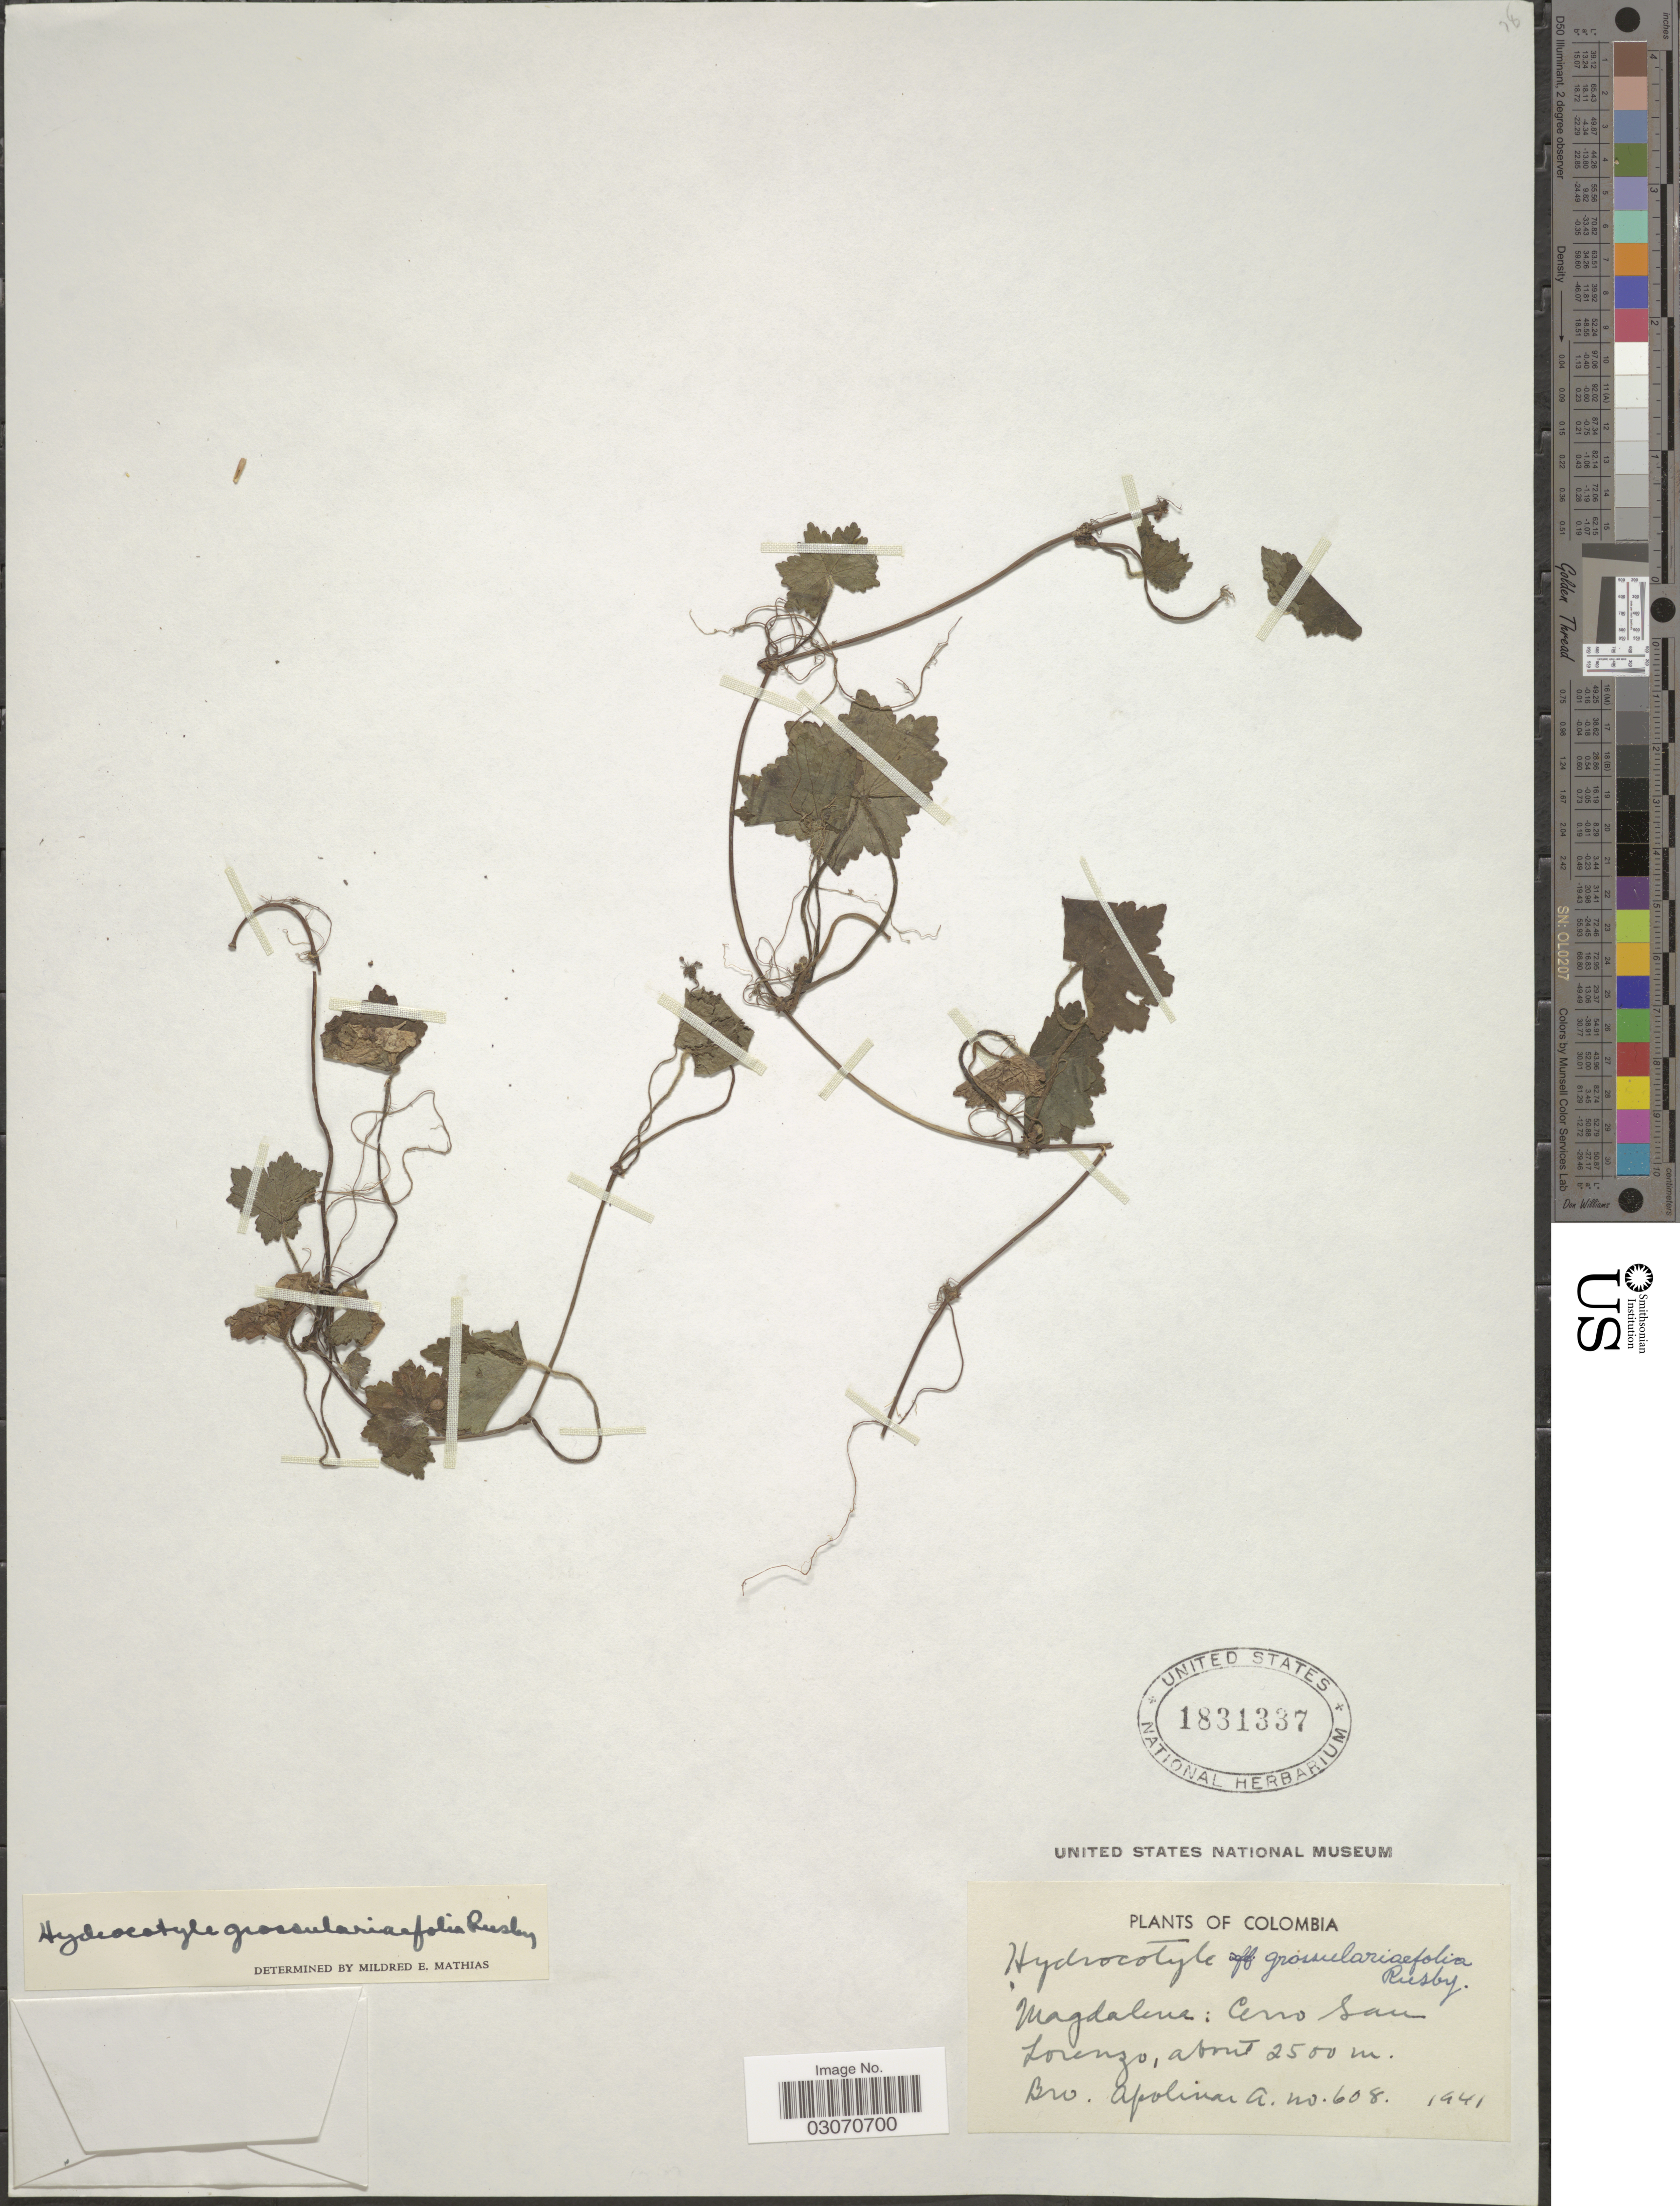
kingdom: Plantae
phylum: Tracheophyta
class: Magnoliopsida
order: Apiales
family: Araliaceae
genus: Hydrocotyle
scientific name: Hydrocotyle grossulariifolia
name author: Rusby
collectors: Bro. Apolinar A.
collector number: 608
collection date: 1941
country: Colombia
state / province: Magdalena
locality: Cerro San Lorenzo.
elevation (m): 2500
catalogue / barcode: US 1831337